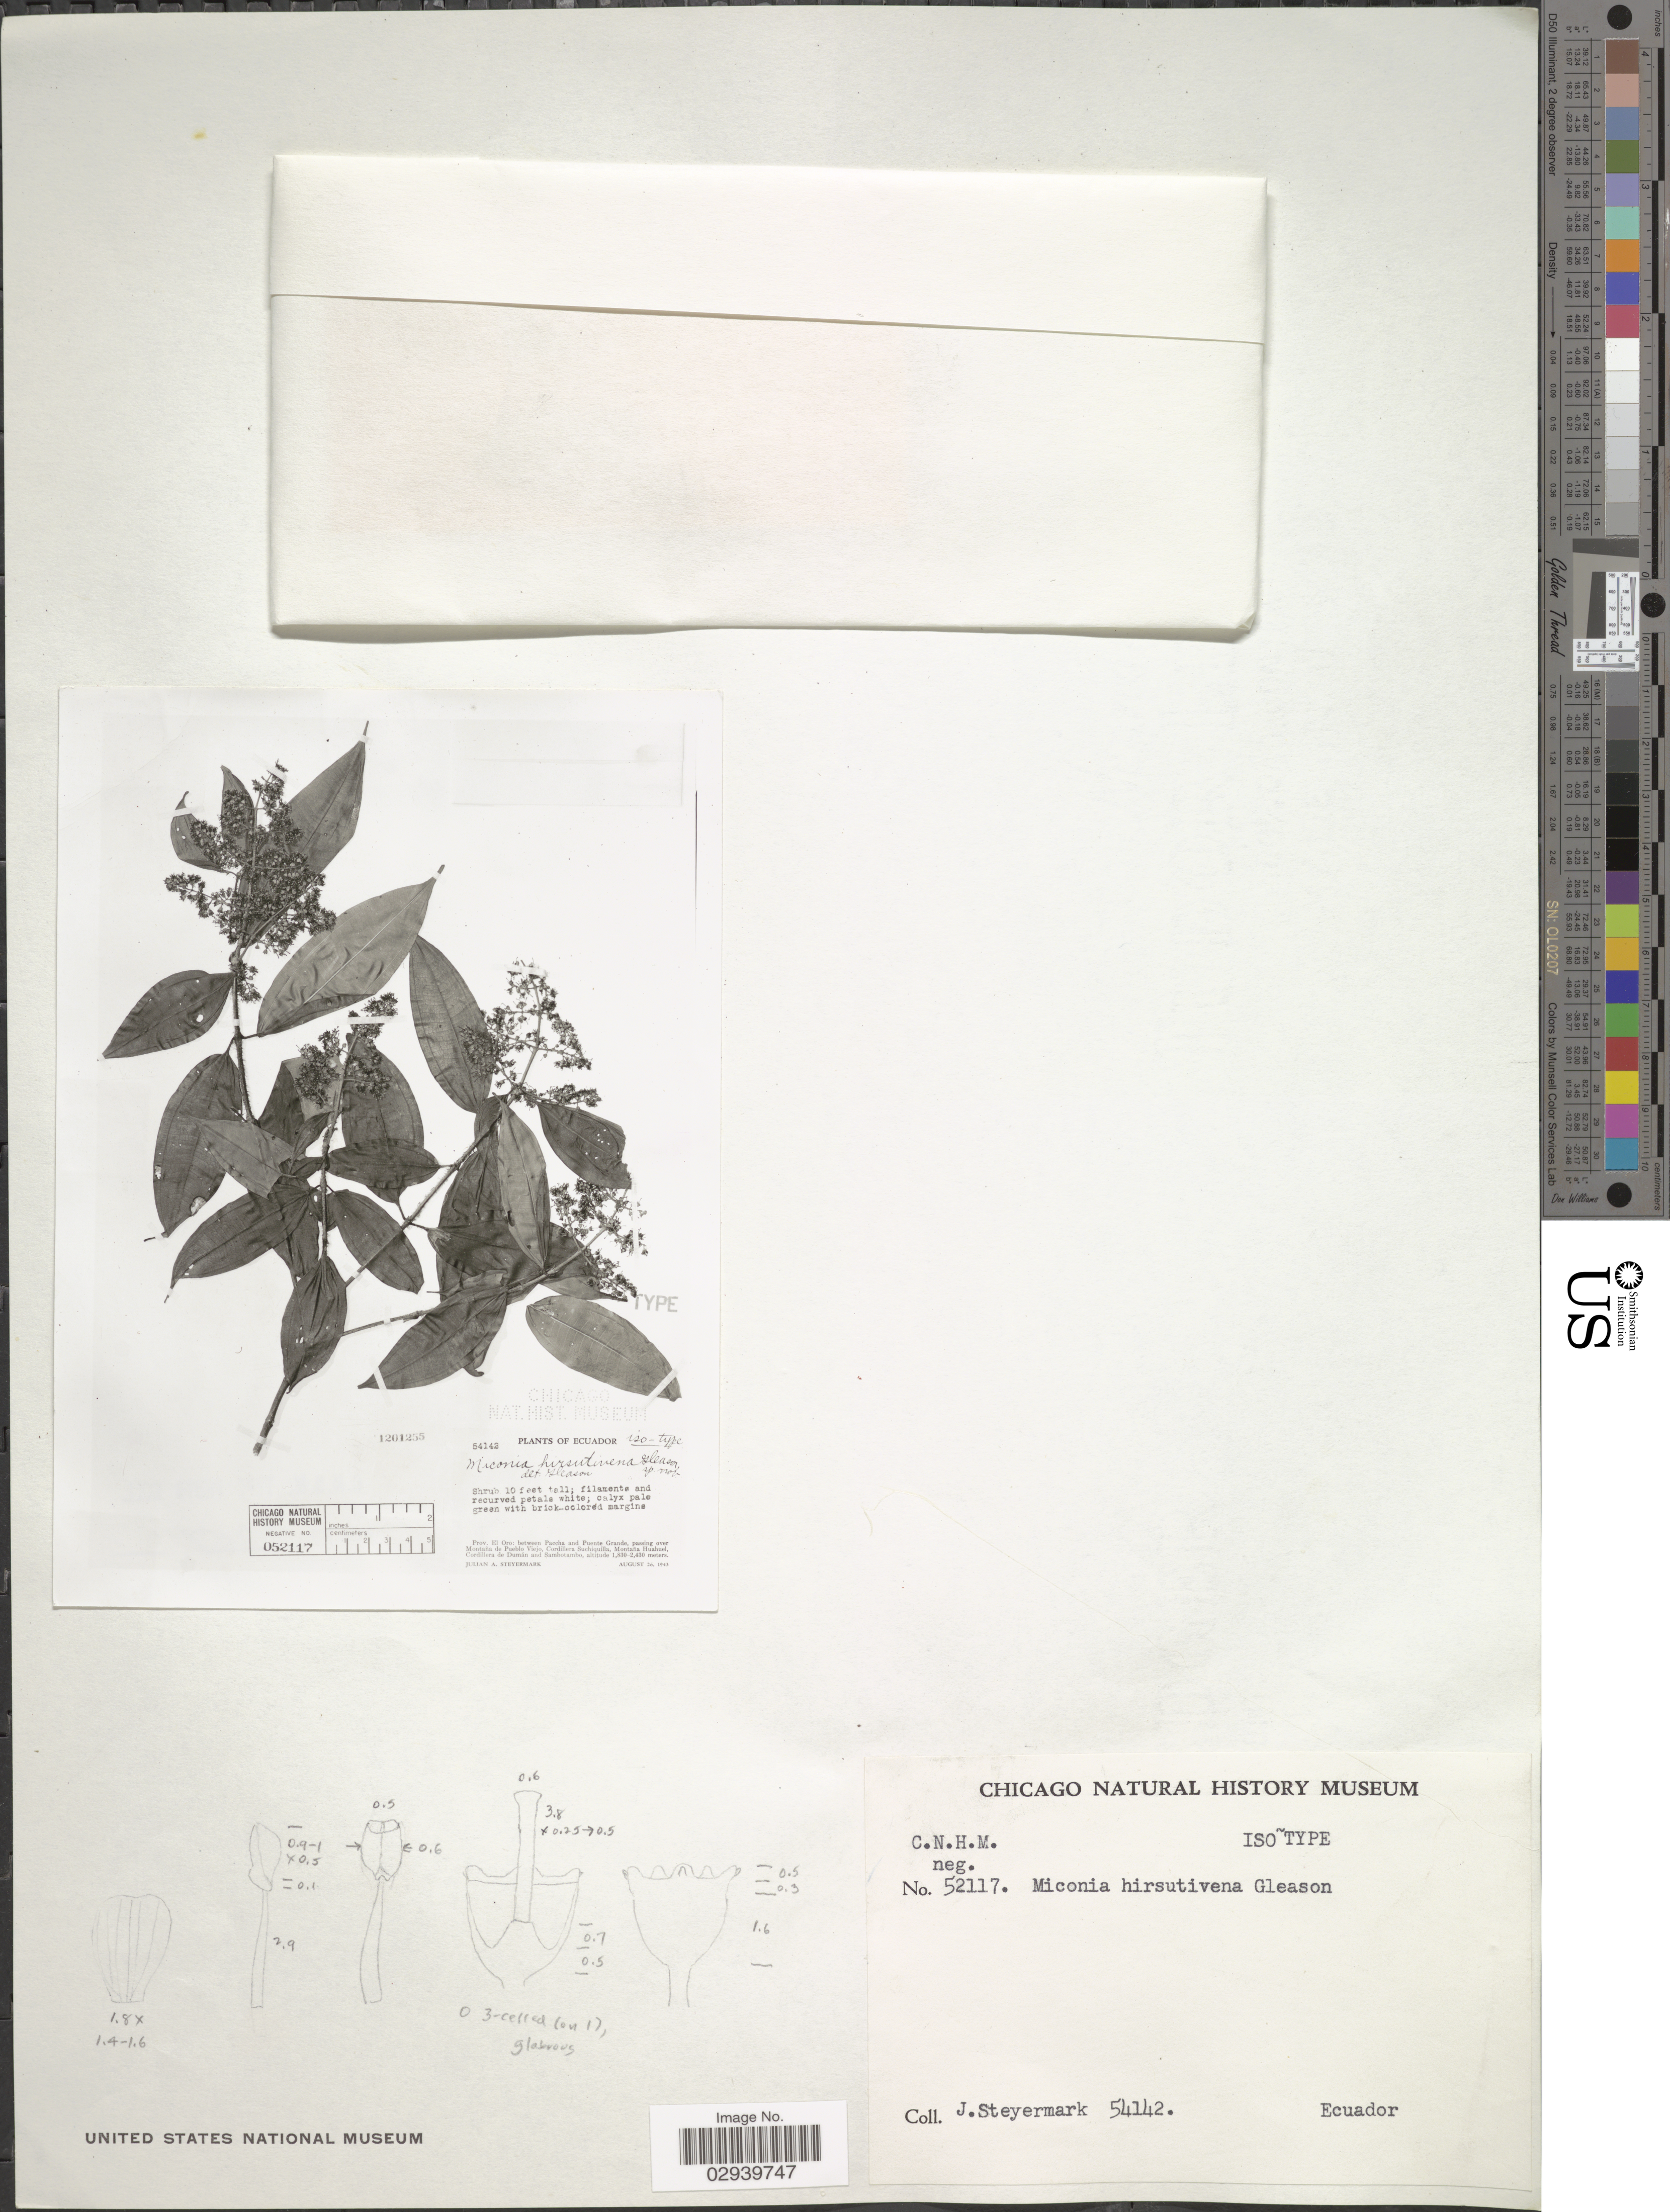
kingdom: Plantae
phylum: Tracheophyta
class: Magnoliopsida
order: Myrtales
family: Melastomataceae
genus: Miconia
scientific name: Miconia hirsutivena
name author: Gleason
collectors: J. Steyermark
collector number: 54142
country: Ecuador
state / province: El Oro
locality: Between Paccha and Puente Grande, passing over Montaña de Pueblo Viejo, Cordillera Suchiquilla, Montaña Huahuel, Cordillera de Dumán and Sambotambo.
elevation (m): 1830